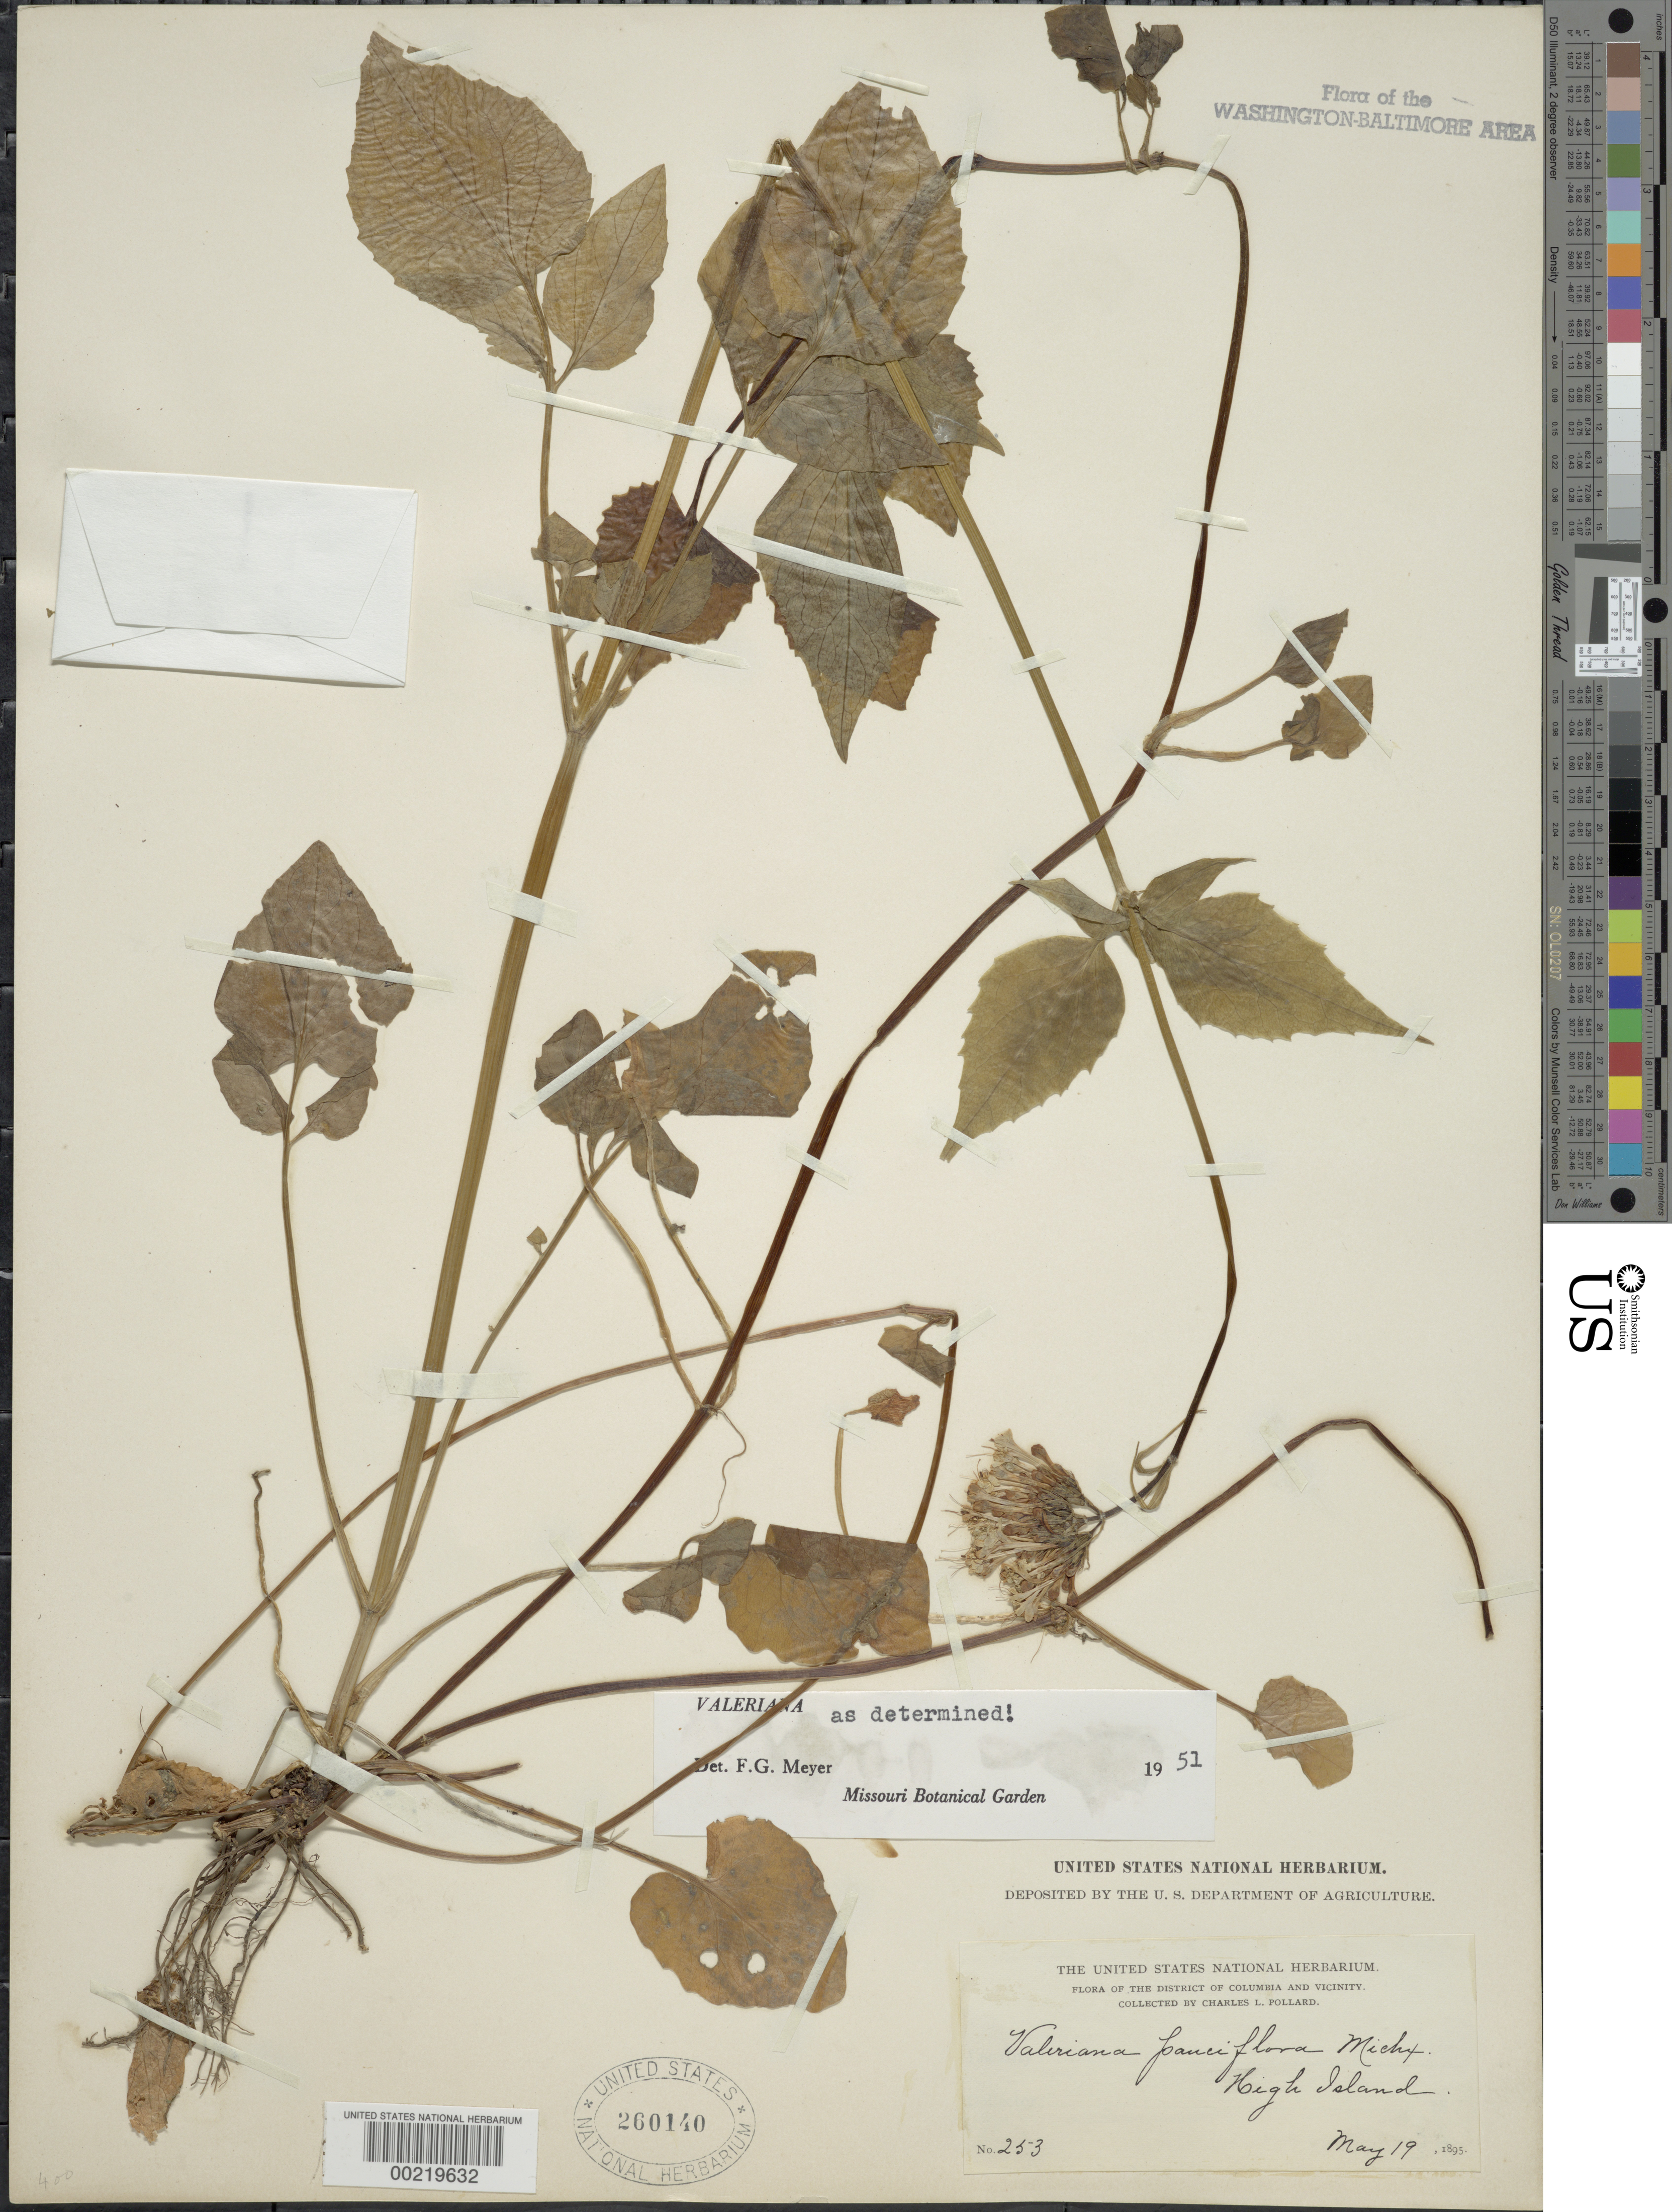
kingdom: Plantae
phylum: Tracheophyta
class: Magnoliopsida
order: Dipsacales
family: Caprifoliaceae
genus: Valeriana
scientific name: Valeriana pauciflora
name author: Michx.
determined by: Meyer, F. G.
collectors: C. L. Pollard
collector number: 253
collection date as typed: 19 May 1895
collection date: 1895-05-19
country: United States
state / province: Maryland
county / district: Montgomery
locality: High Island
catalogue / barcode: US 260140